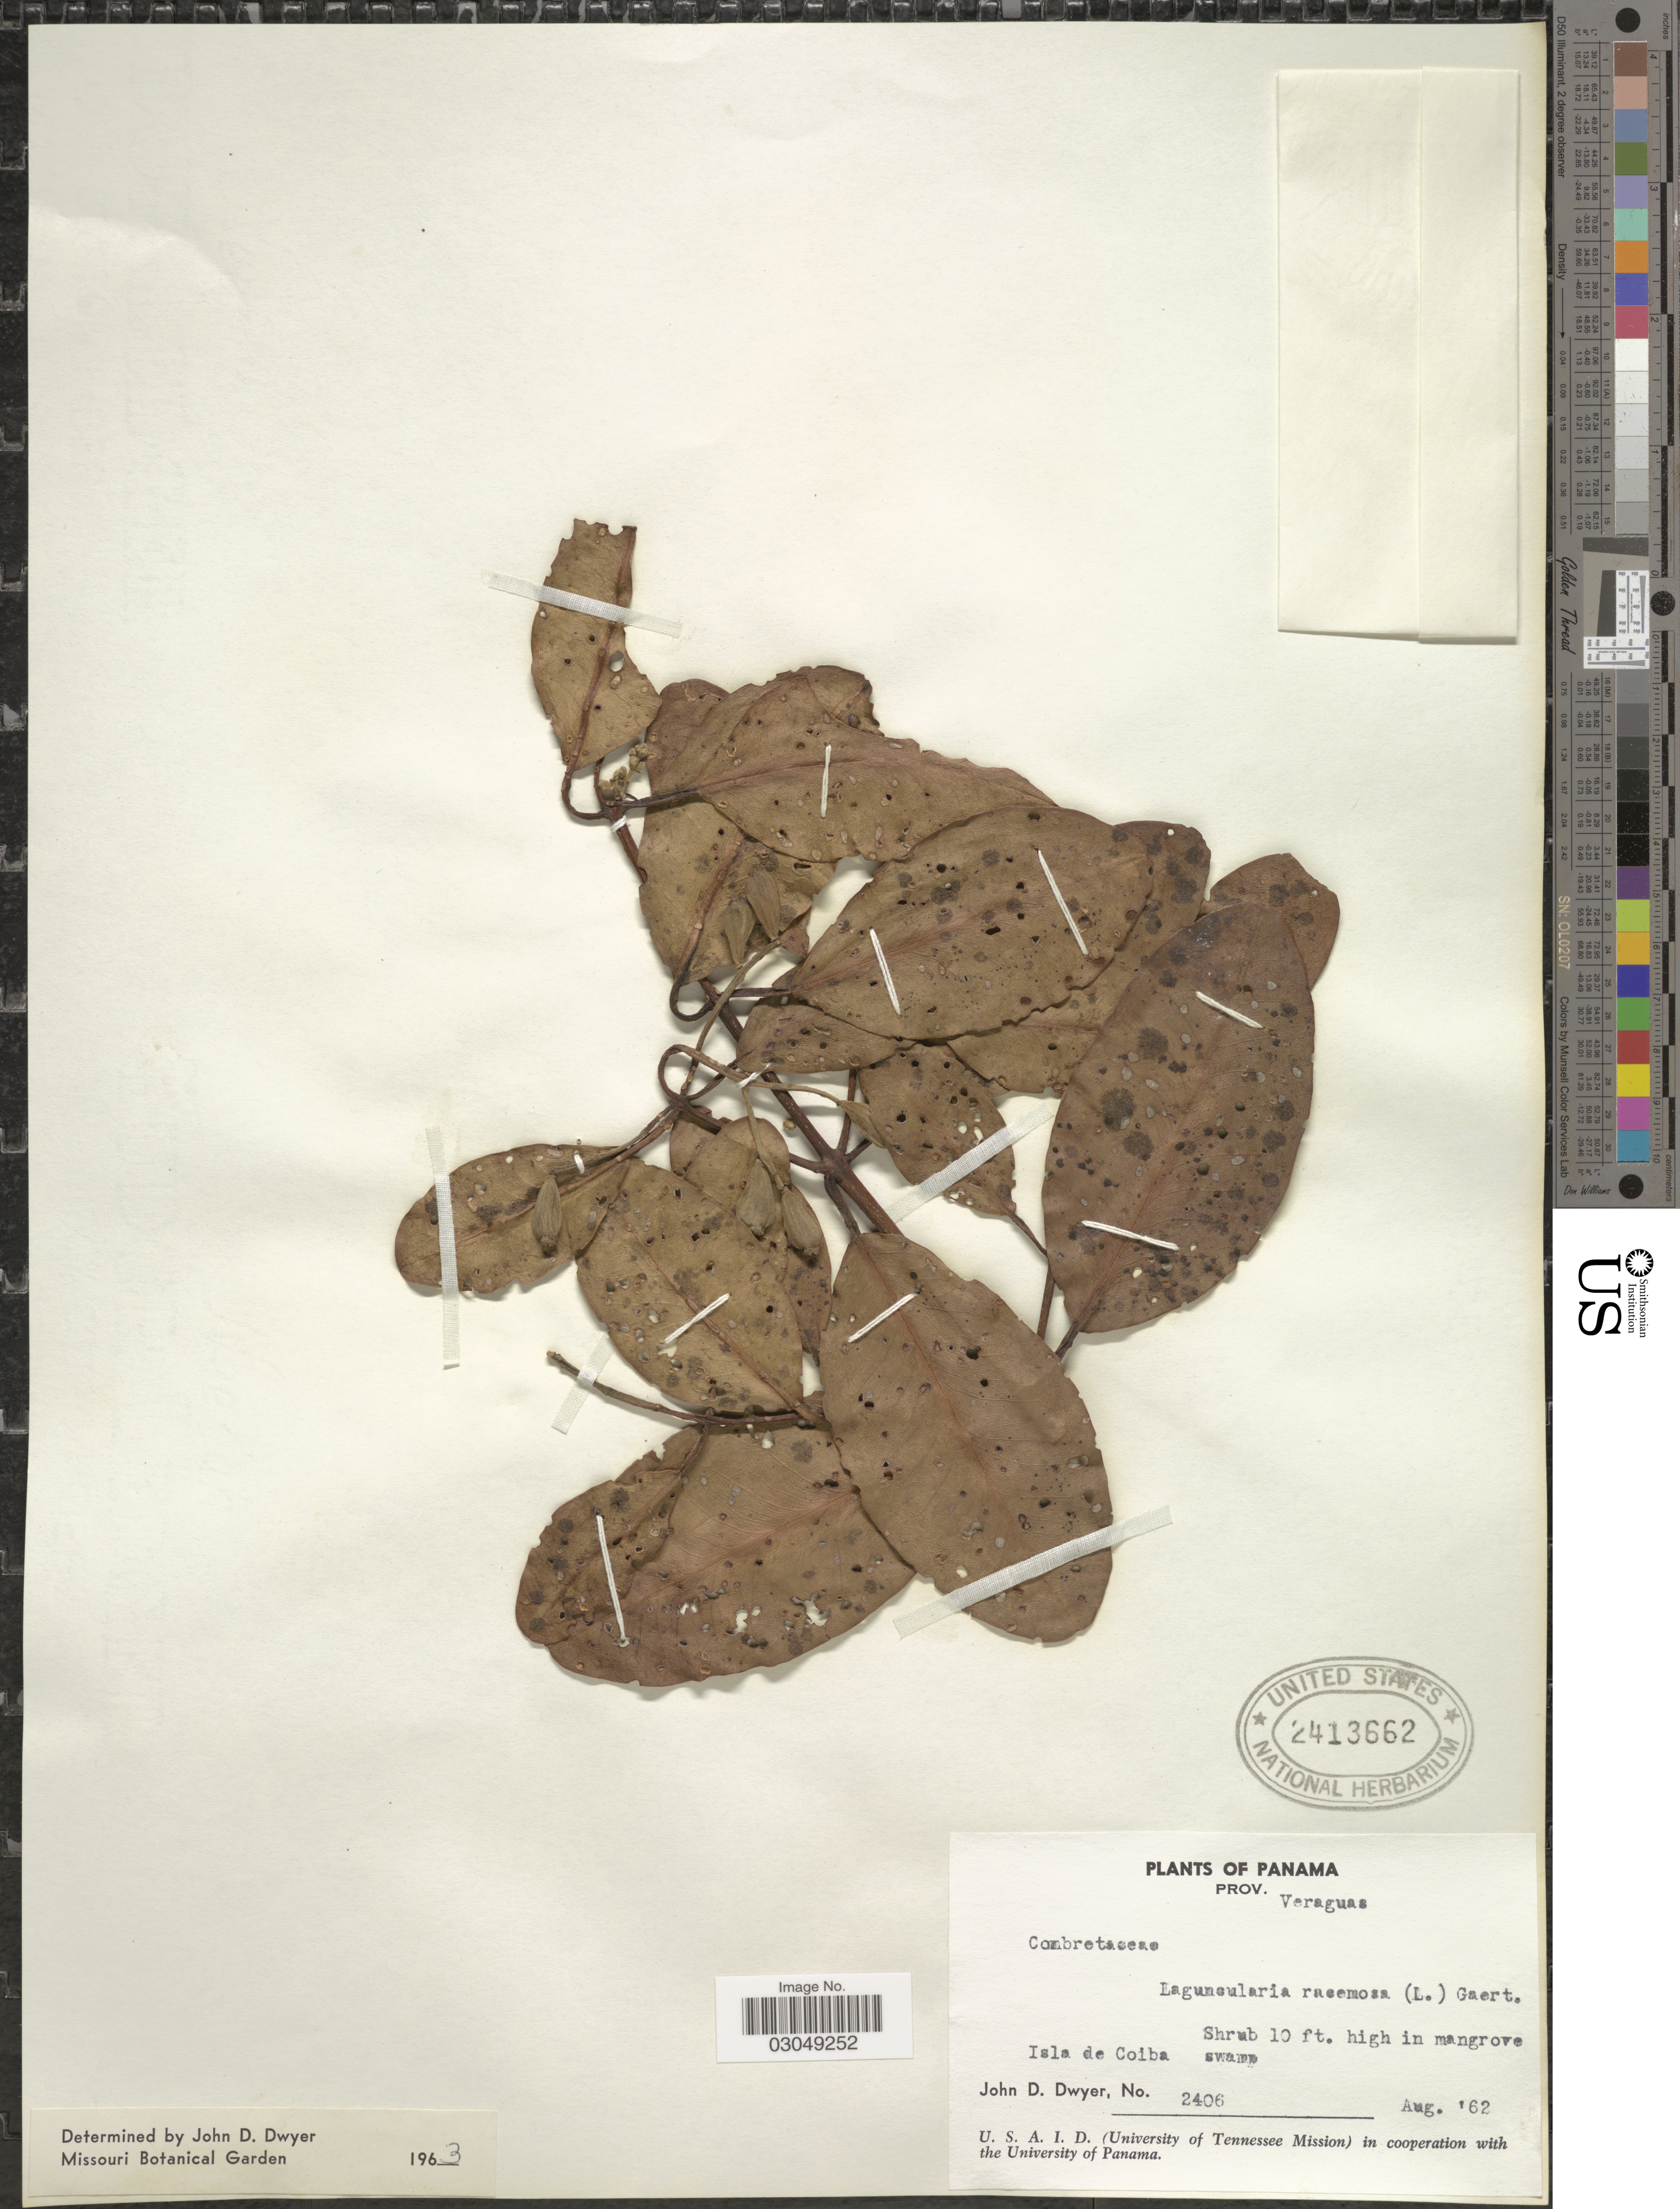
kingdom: Plantae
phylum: Tracheophyta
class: Magnoliopsida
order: Myrtales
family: Combretaceae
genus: Laguncularia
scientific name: Laguncularia racemosa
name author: (L.) C.F. Gaertn.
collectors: J. D. Dwyer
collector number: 2406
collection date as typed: Transcribed d/m/y: /8/62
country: Panama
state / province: Veraguas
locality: Isla de Coiba.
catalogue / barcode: US 2413662